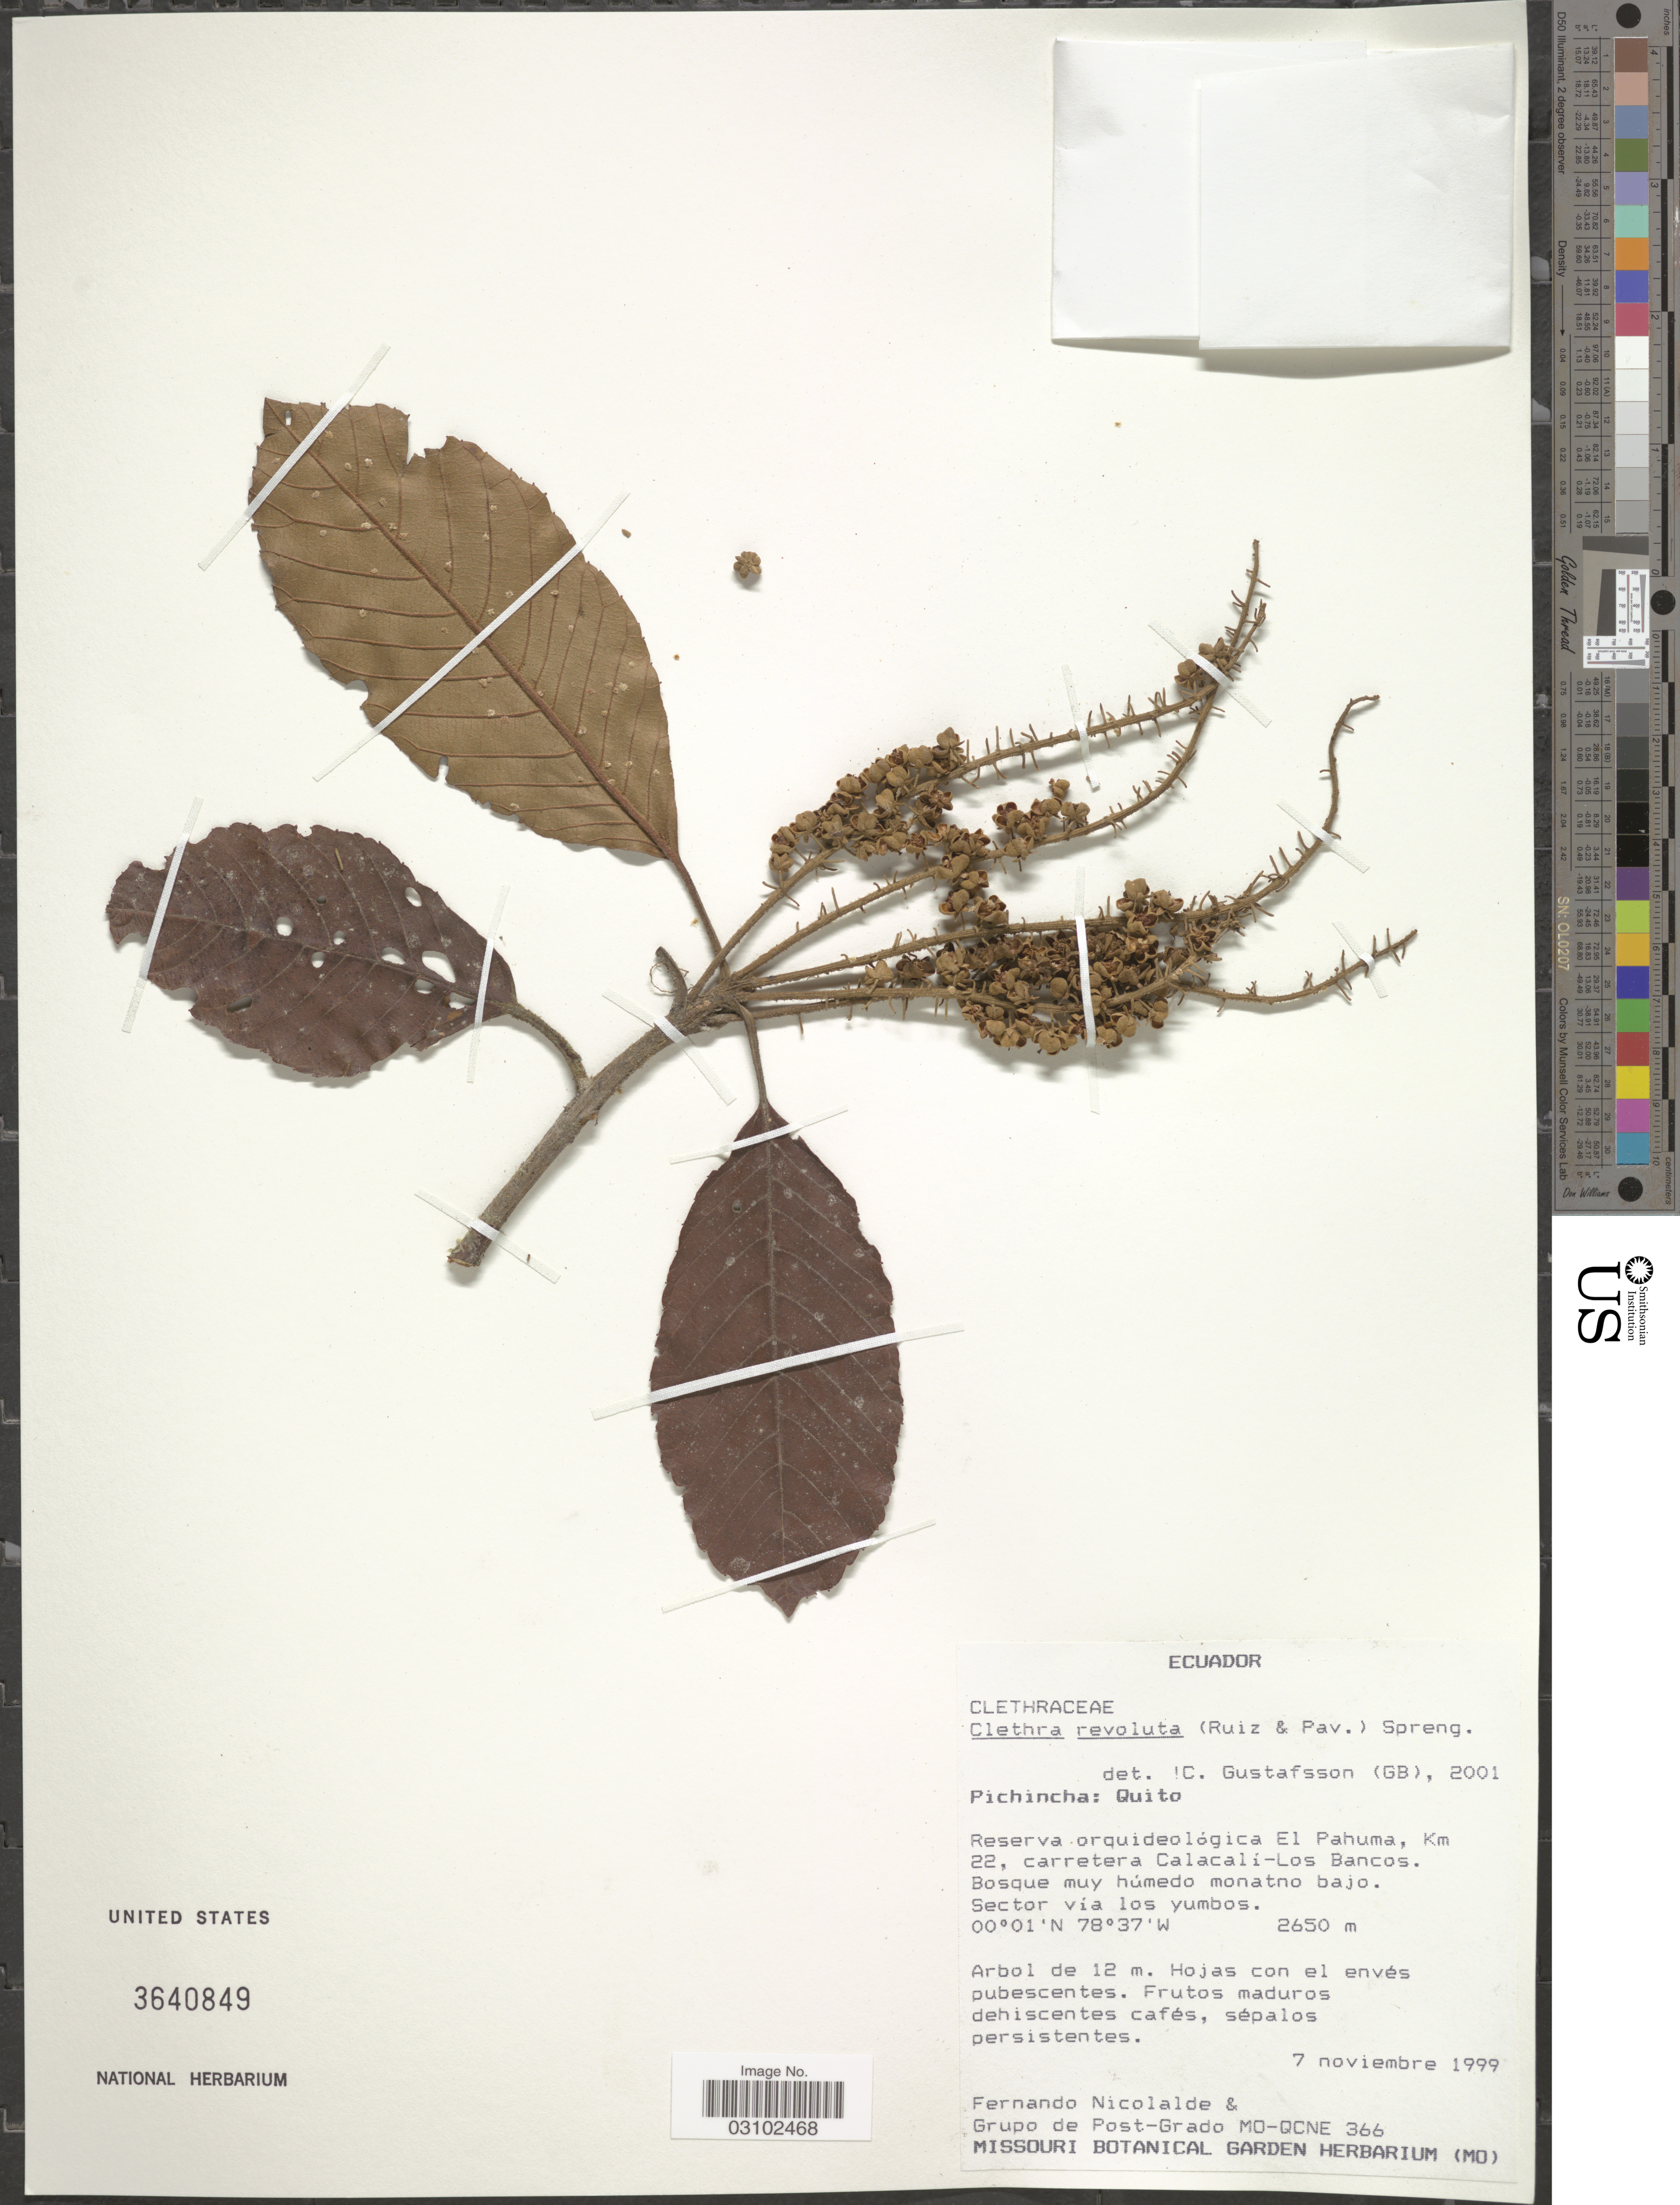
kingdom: Plantae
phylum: Tracheophyta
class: Magnoliopsida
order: Ericales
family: Clethraceae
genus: Clethra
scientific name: Clethra revoluta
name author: (Ruiz & Pav.) Spreng.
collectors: F. Nicolalde & Grupo Post-Grado MO-QCNE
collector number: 366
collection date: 1999-11-07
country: Ecuador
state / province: Pichincha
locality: Quito. Reserva orquideològica El Pahuma, Km 22, carretera Calacalí-Los Bancos.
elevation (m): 2650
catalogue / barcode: US 3640849